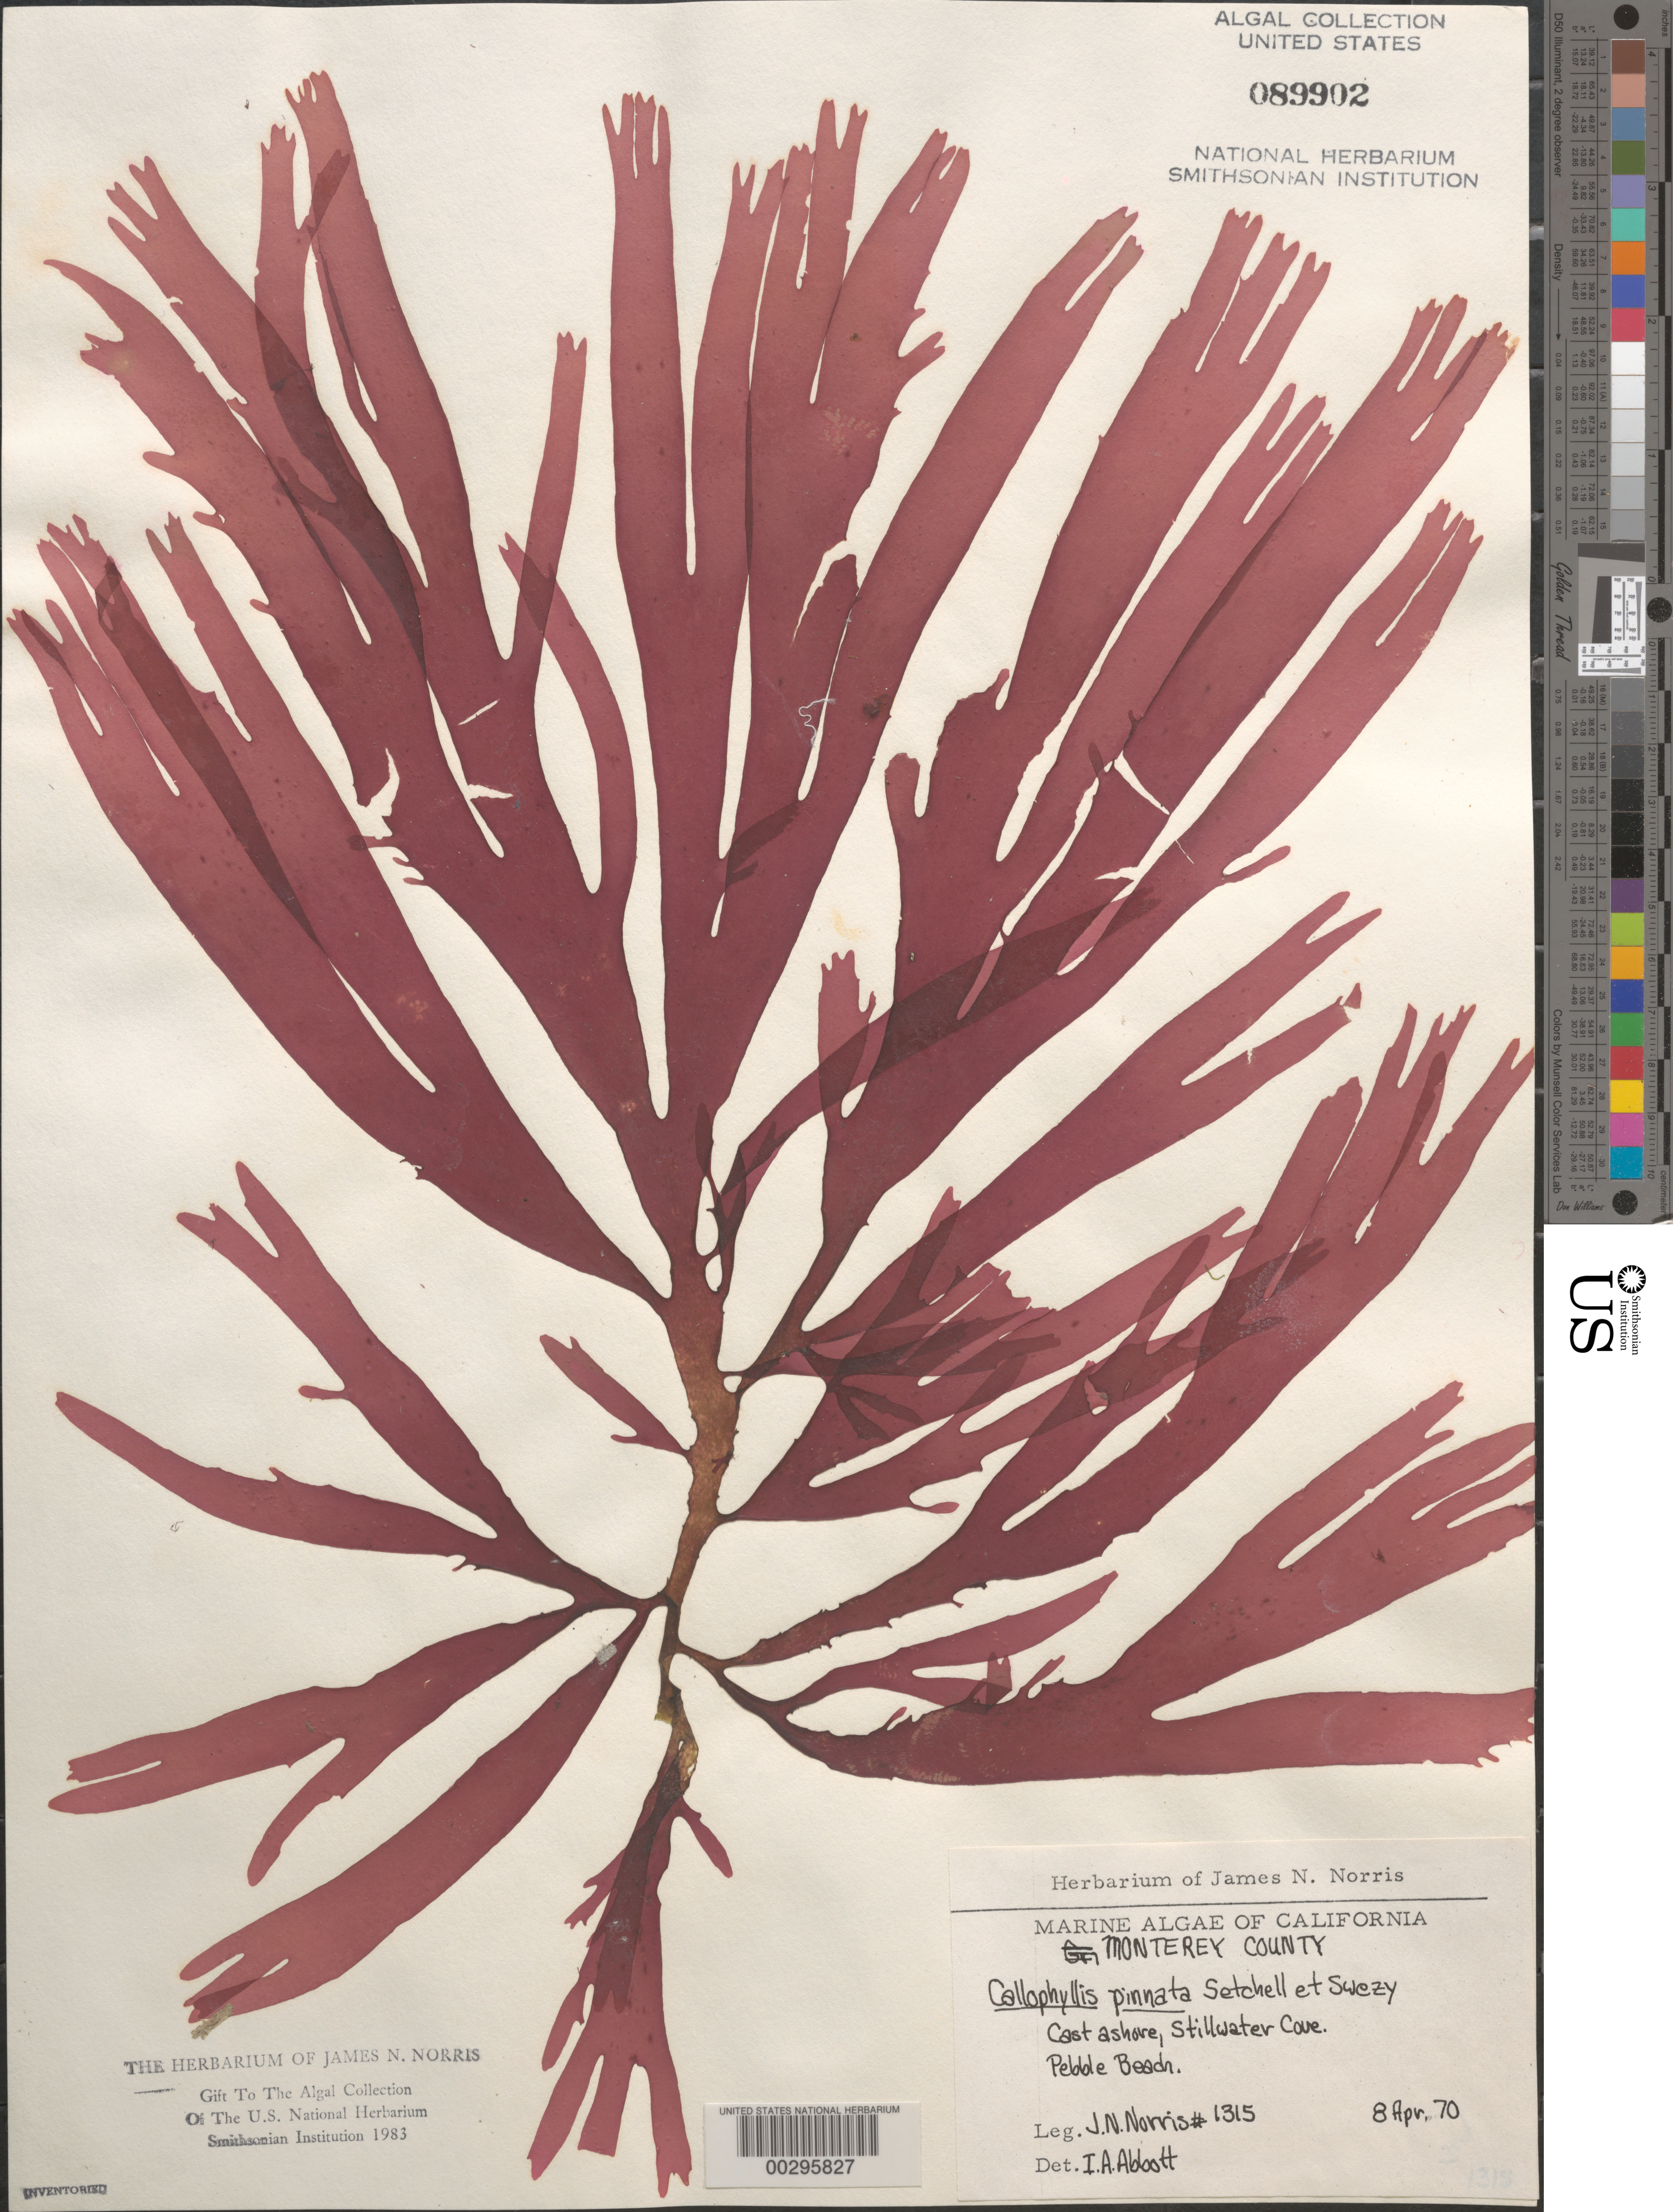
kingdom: Plantae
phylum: Rhodophyta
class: Florideophyceae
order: Gigartinales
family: Kallymeniaceae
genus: Callophyllis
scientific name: Callophyllis pinnata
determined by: Abbott, Isabella A.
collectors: J. N. Norris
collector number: JN-1315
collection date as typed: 08 Apr 1970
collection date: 1970-04-08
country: United States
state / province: California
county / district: Monterey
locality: Stillwater Cove, Pebble Beach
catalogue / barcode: US 89902